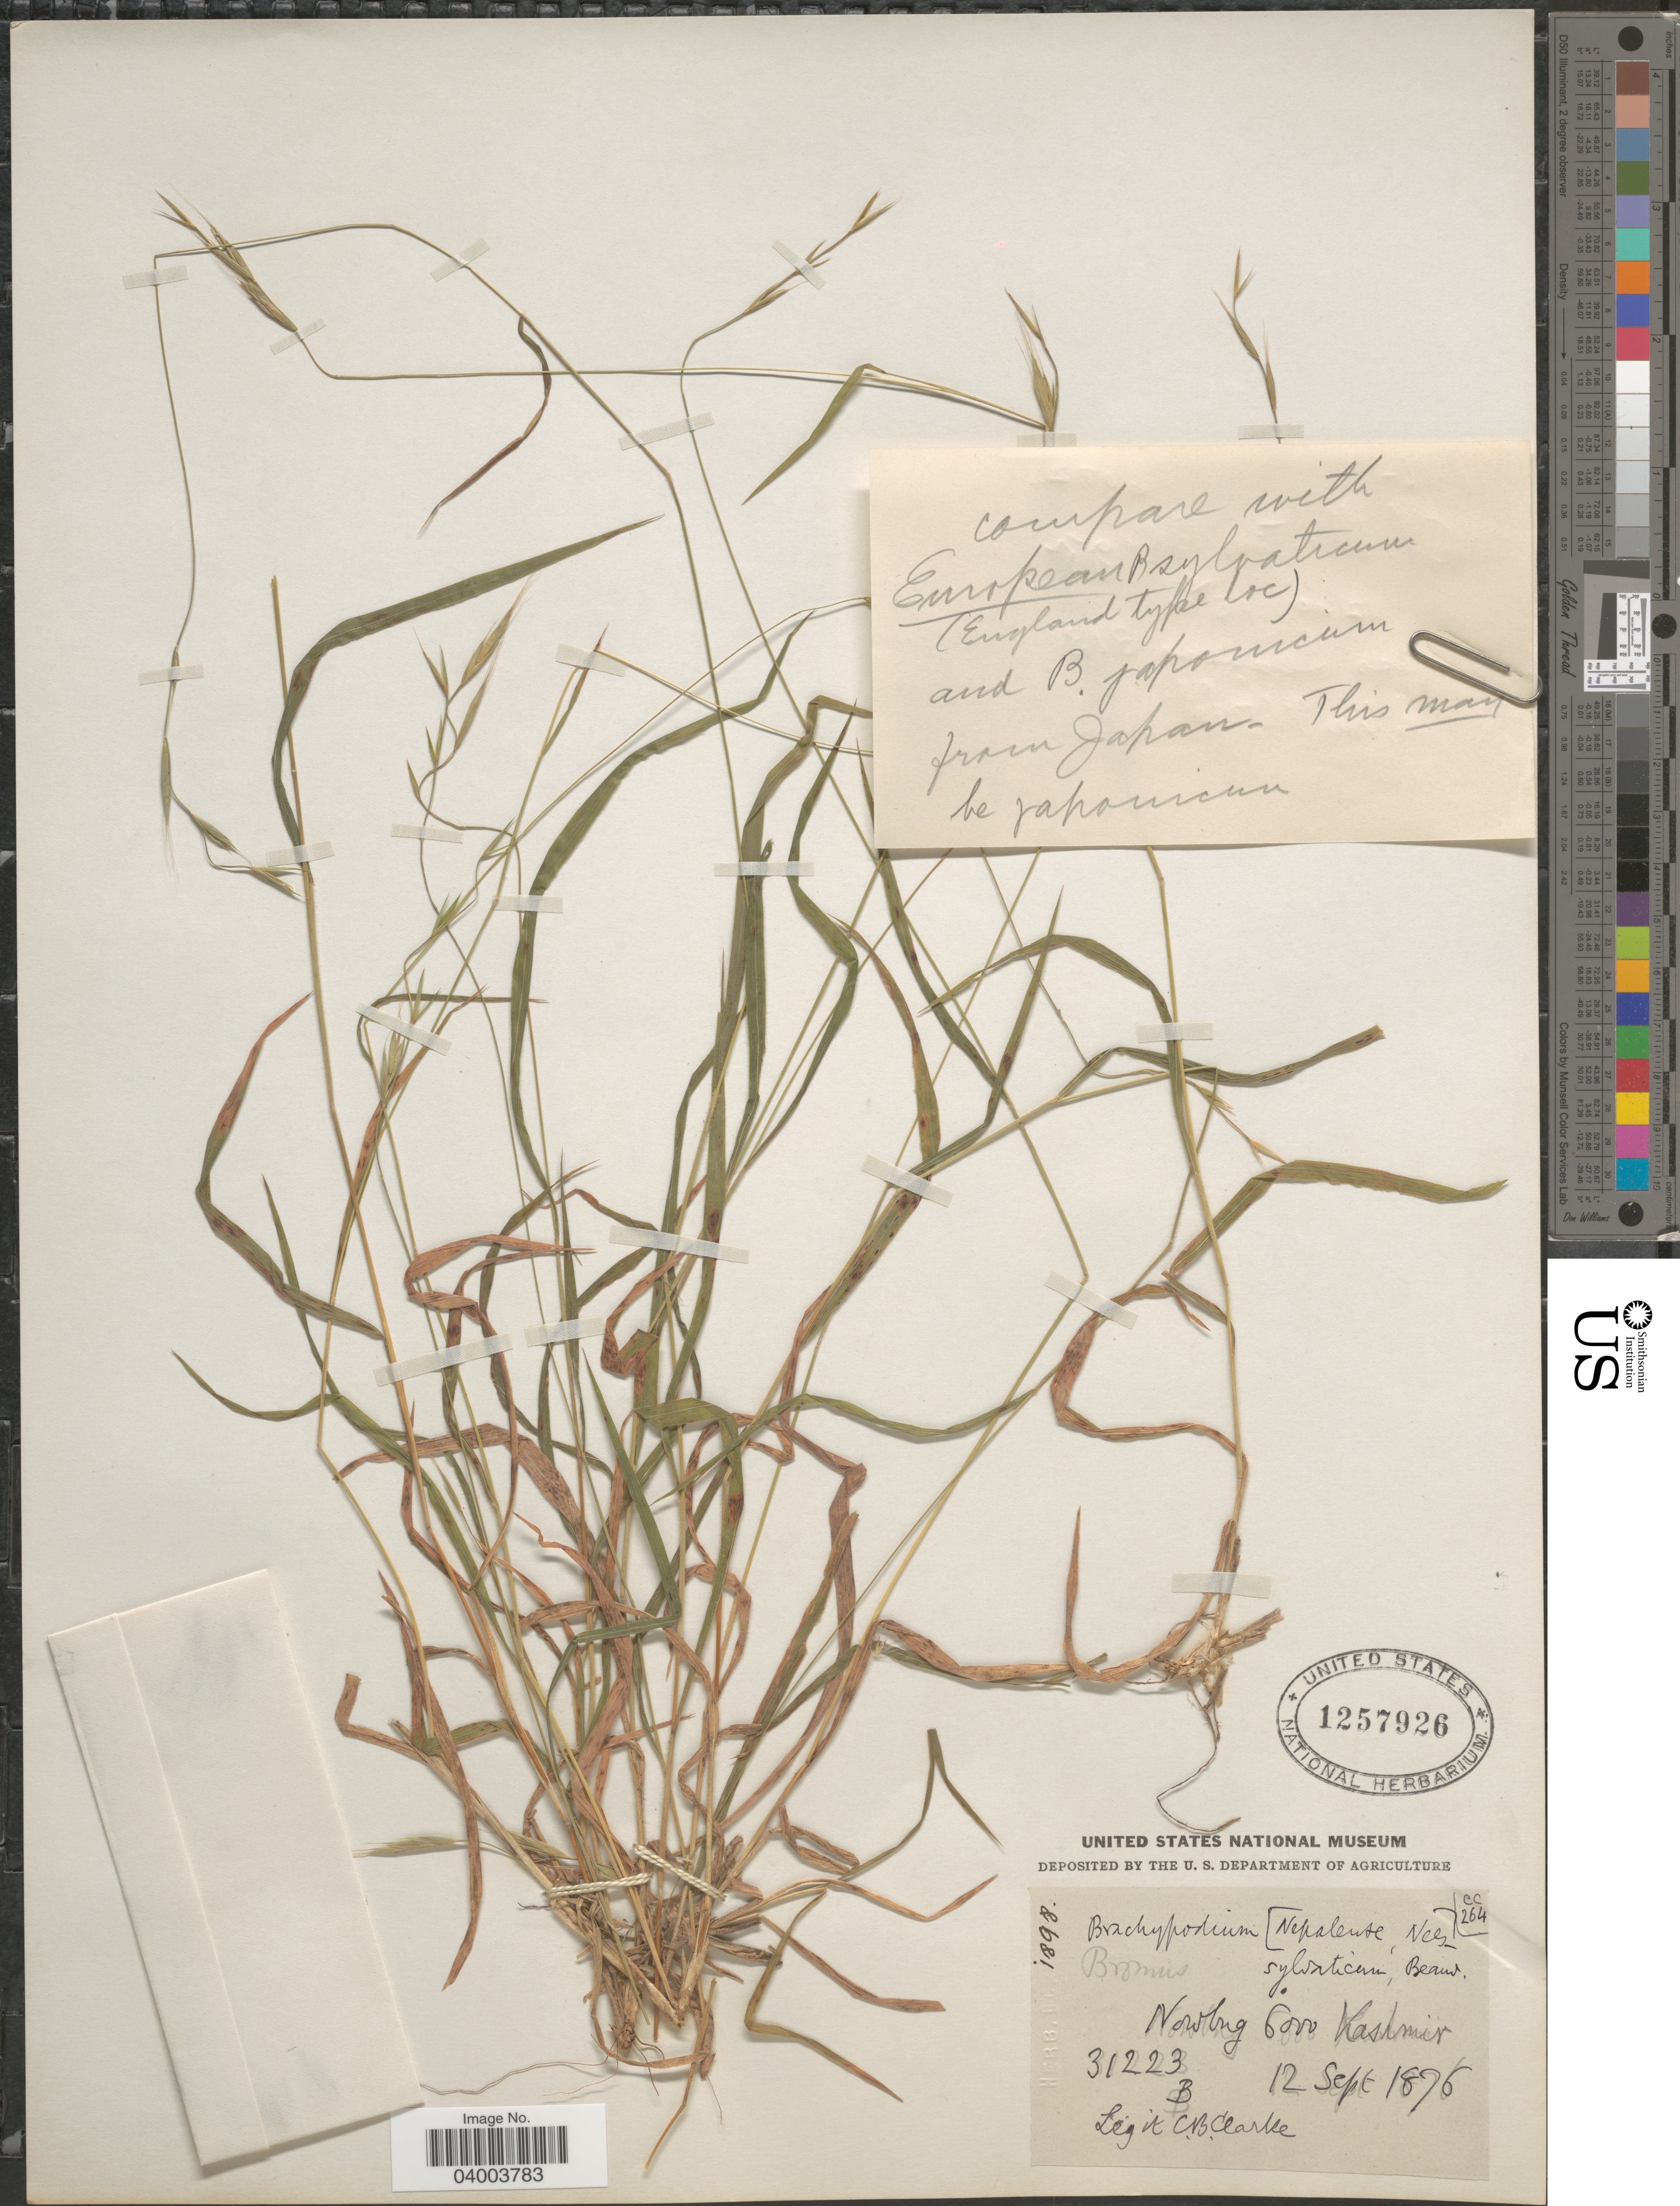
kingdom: Plantae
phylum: Tracheophyta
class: Liliopsida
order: Poales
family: Poaceae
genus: Brachypodium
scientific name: Brachypodium sylvaticum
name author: (Huds.) P. Beauv.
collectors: C. B. Clarke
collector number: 31223B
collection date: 1876-09-12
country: India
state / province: Jammu and Kashmir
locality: Nowbug, Kashmir.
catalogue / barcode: US 1257926